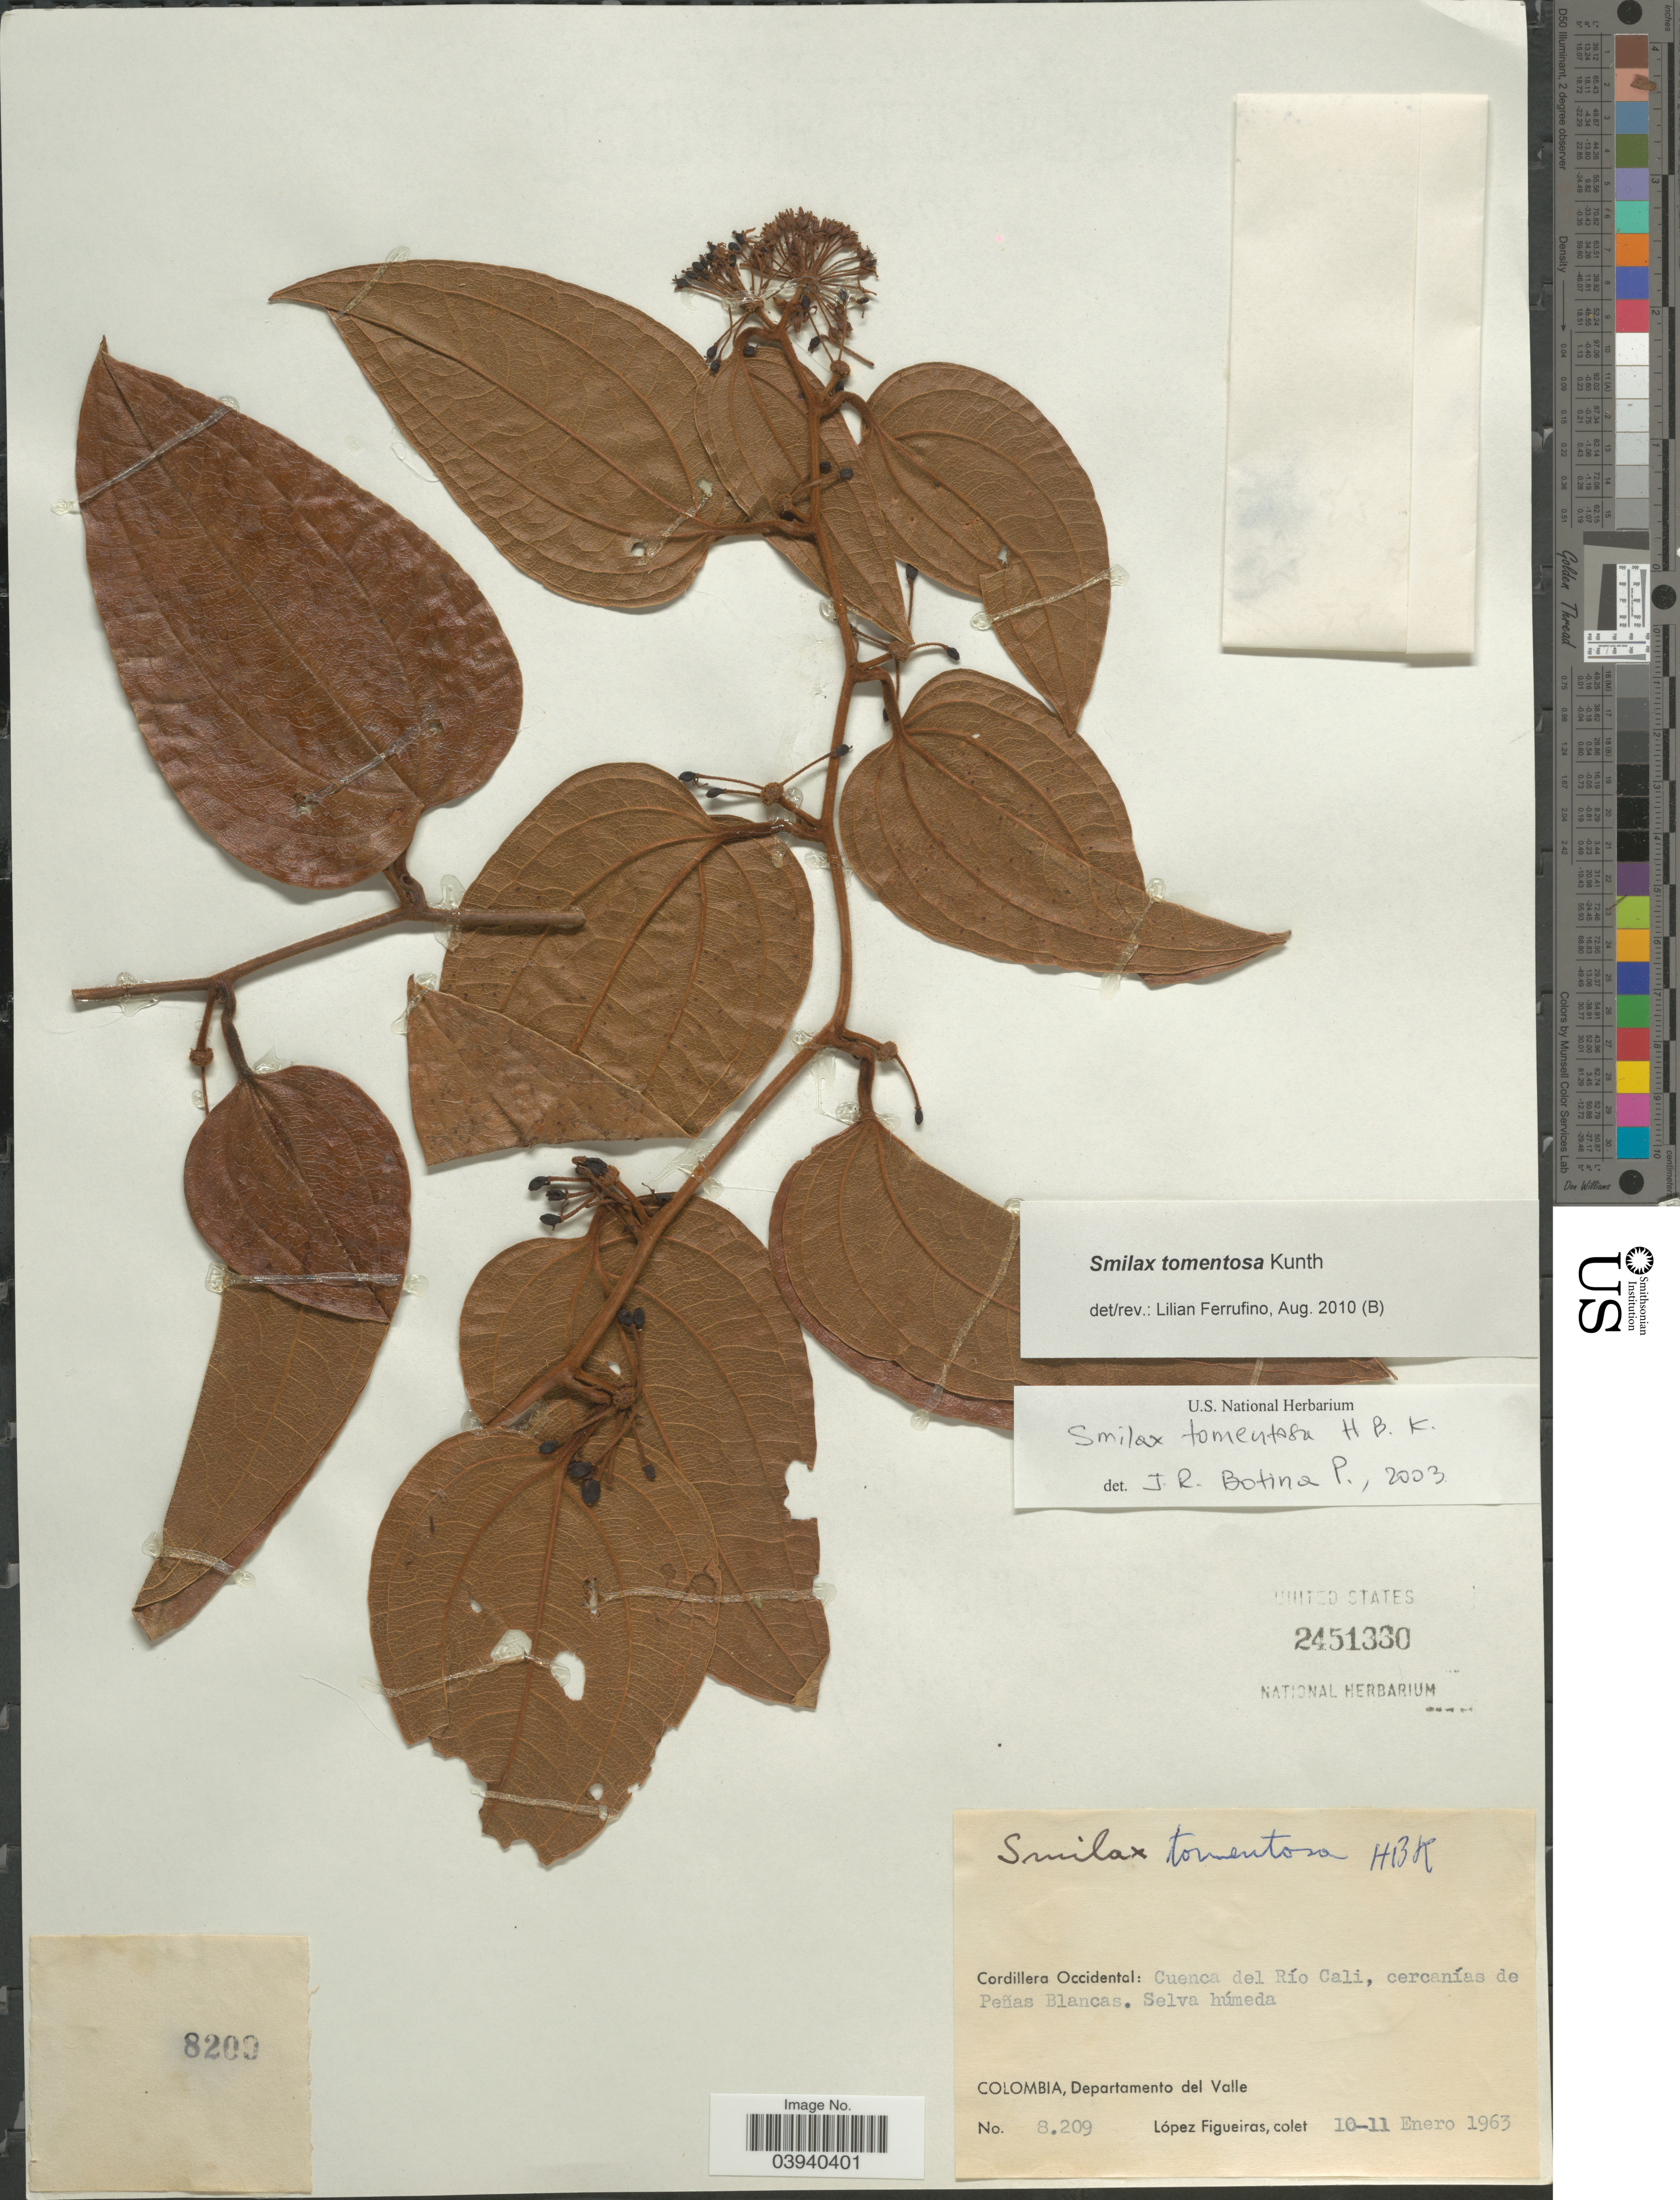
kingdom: Plantae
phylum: Tracheophyta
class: Liliopsida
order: Liliales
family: Smilacaceae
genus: Smilax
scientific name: Smilax tomentosa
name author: Kunth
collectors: M. López Figueiras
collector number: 8209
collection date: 1963-01-10/1963-01-11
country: Colombia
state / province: Valle del Cauca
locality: Cordillera Occidental: Cuenca del Río Cali, cercanías de Peñas Blancas. Selva húmeda. Departamento de Valle.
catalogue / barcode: US 2451330